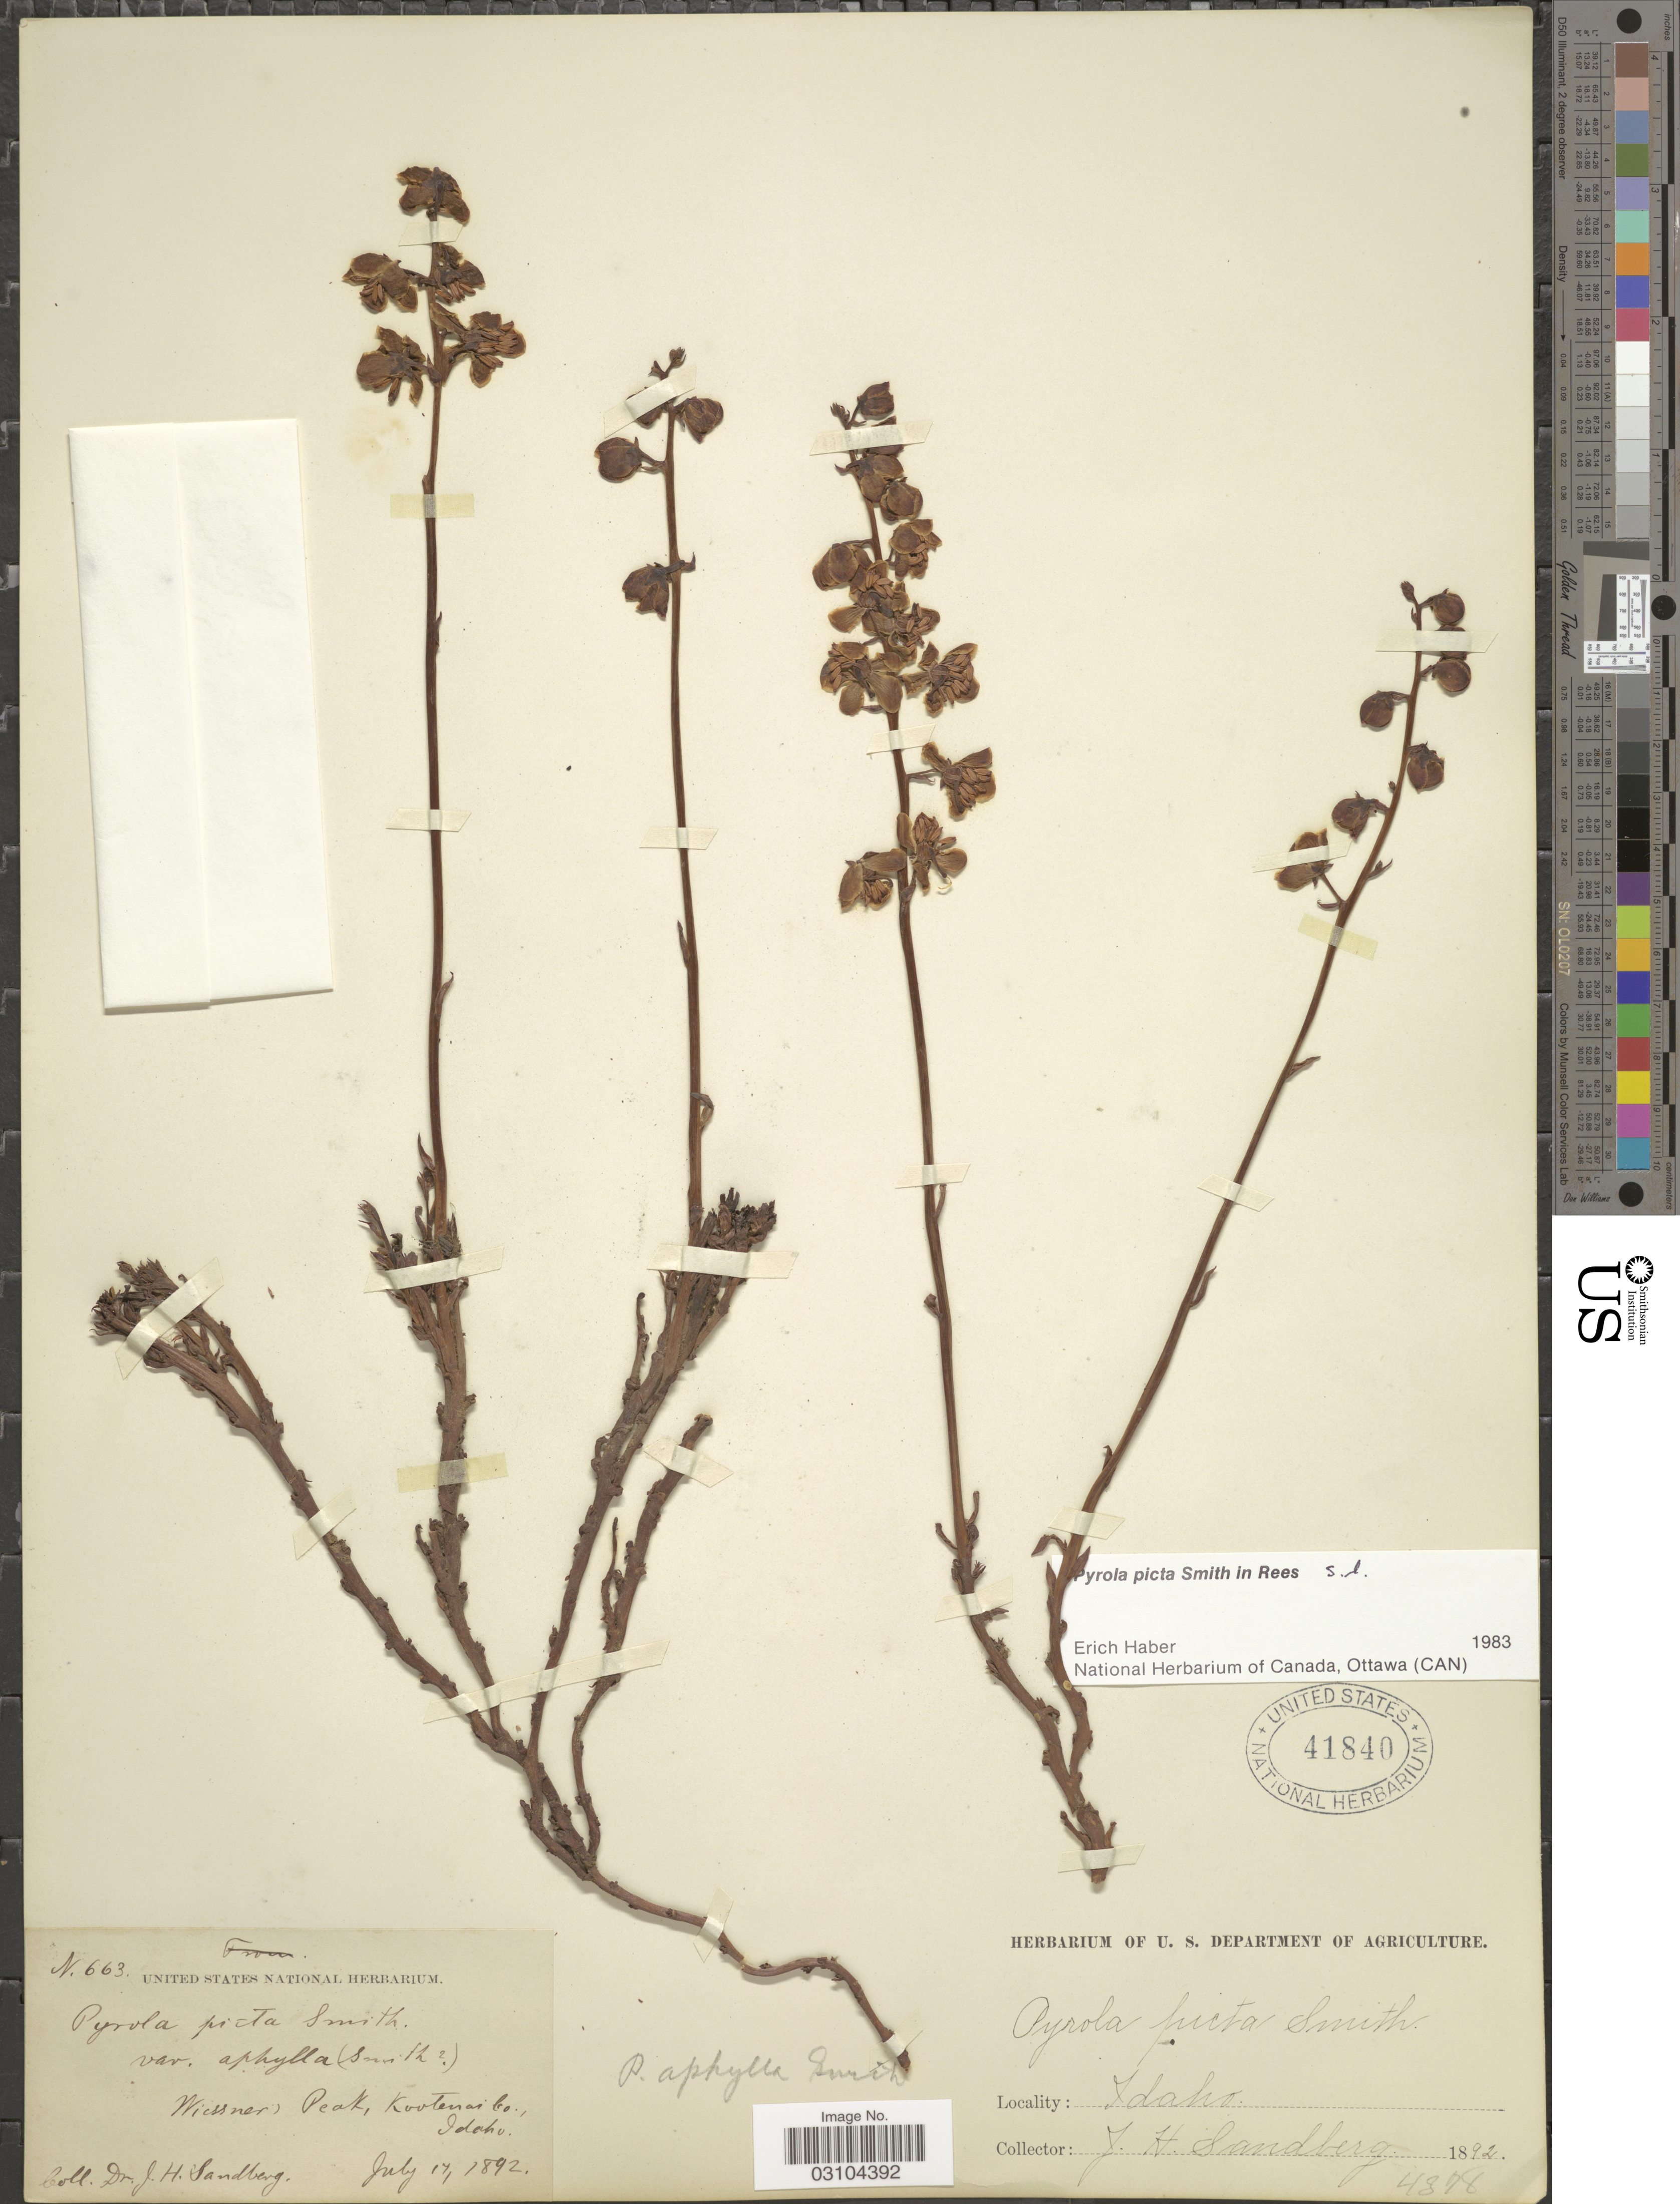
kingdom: Plantae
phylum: Tracheophyta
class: Magnoliopsida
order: Ericales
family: Ericaceae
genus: Pyrola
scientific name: Pyrola picta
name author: Sm. in Rees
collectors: J. H. Sandberg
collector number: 663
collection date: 1892-07-17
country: United States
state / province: Idaho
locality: Wiessner, Peak, Kootenai Co.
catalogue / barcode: US 41840